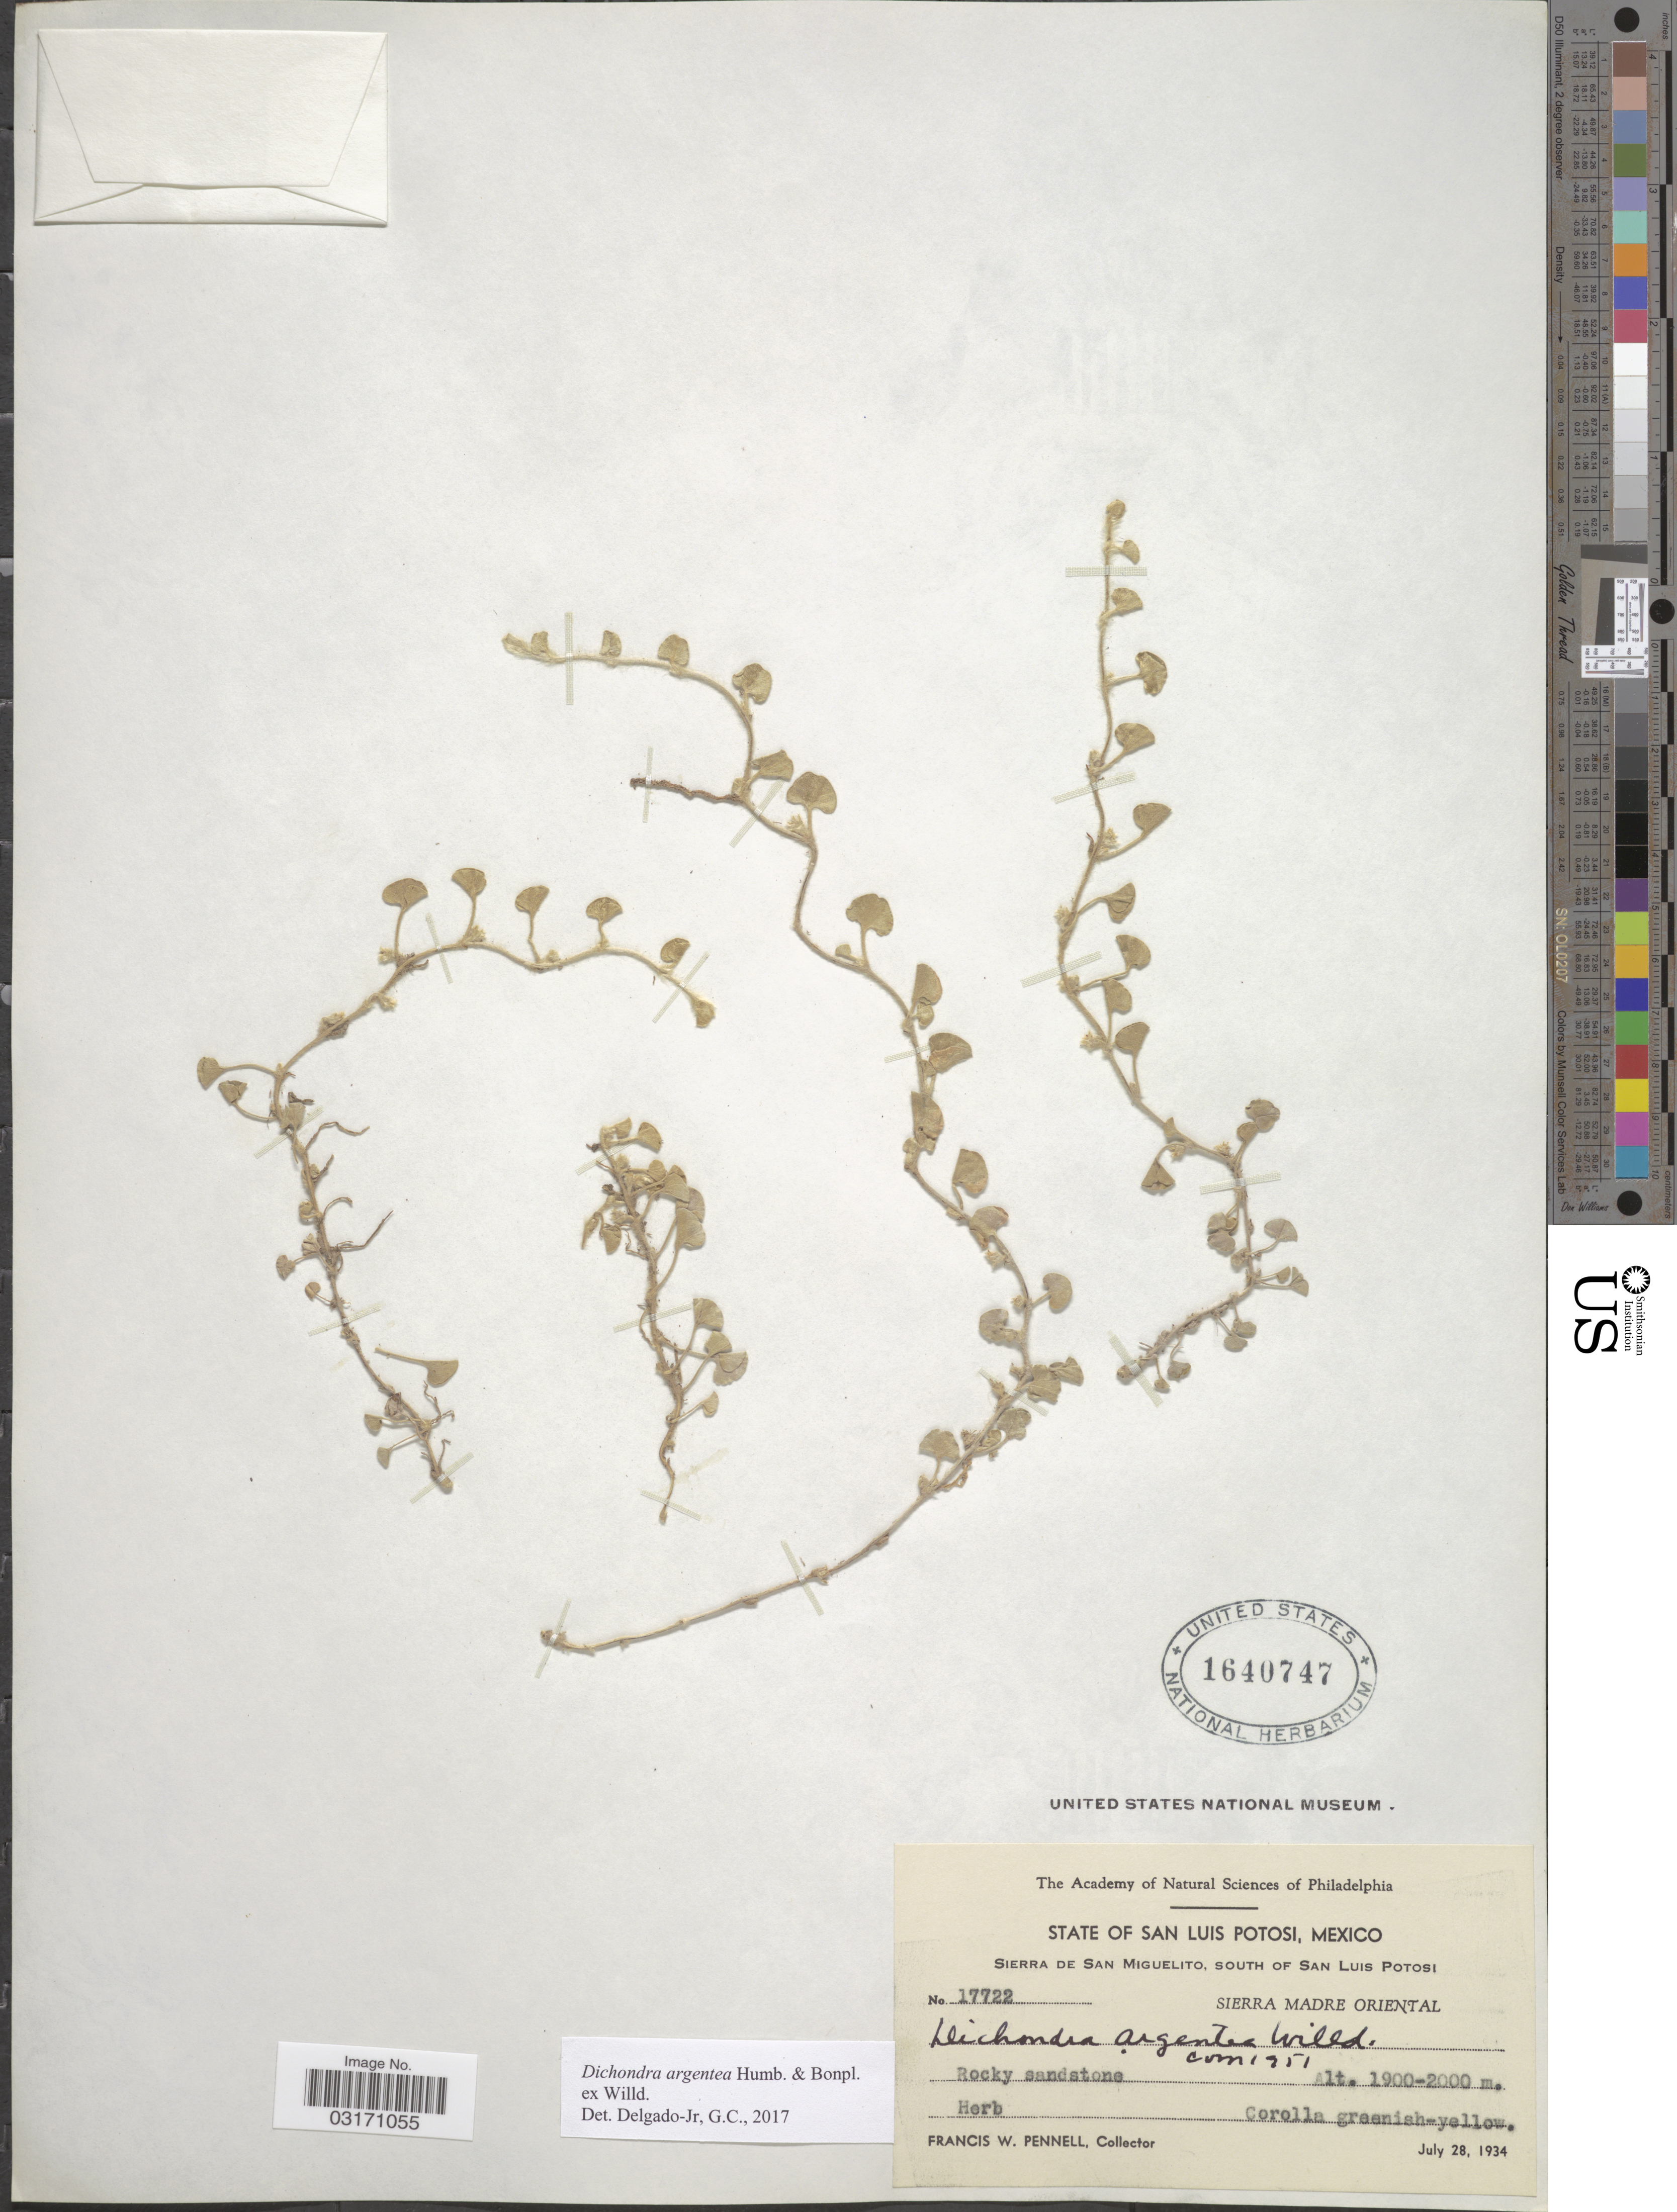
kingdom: Plantae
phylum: Tracheophyta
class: Magnoliopsida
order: Solanales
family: Convolvulaceae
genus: Dichondra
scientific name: Dichondra argentea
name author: Humb. & Bonpl. ex Willd.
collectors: F. W. Pennell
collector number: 17722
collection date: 1934-07-28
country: Mexico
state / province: San Luis Potosí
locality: Sierra de San Miguelito, South of San Luis Potosi. Sierra Madre Oriental.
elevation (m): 1900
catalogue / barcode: US 1640747